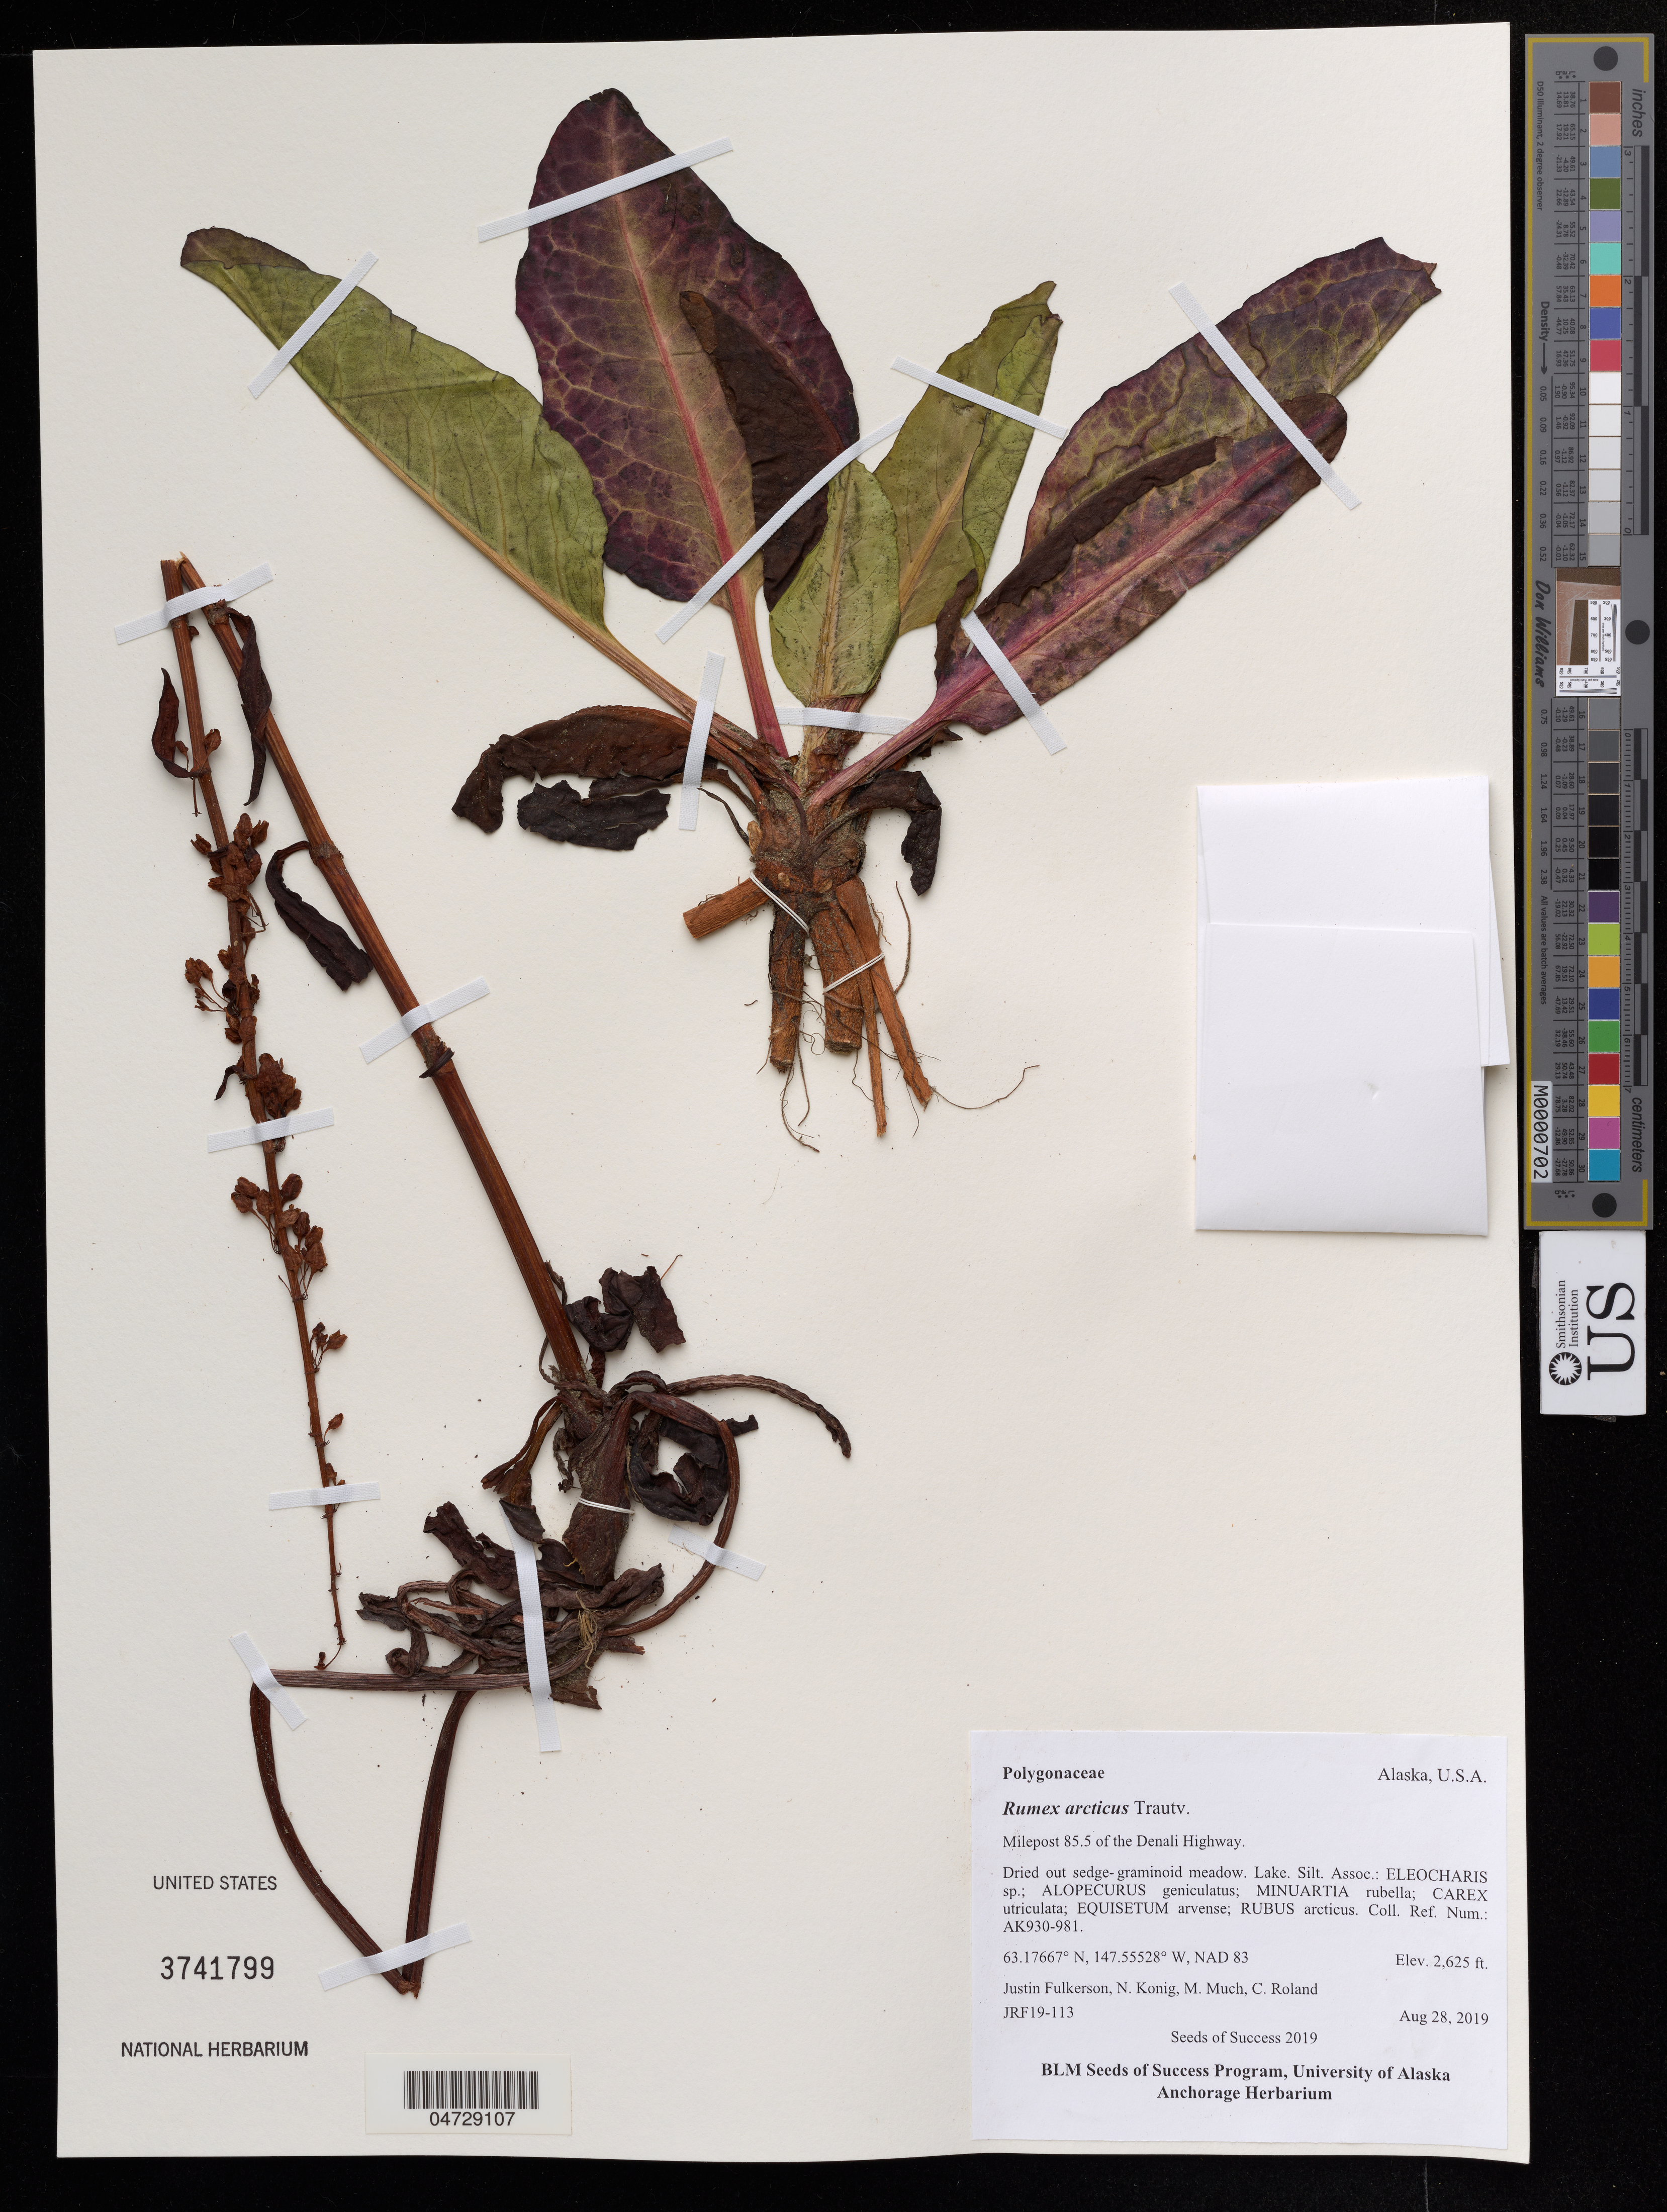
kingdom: Plantae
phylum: Tracheophyta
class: Magnoliopsida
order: Caryophyllales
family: Polygonaceae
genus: Rumex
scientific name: Rumex arcticus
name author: Trautv.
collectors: J. Fulkerson, N. Konig & C. Roland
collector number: JRF19/113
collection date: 2019-08-28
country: United States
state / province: Alaska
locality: Milepost 85.5 of the Denali Highway.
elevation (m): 800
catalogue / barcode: US 3741799